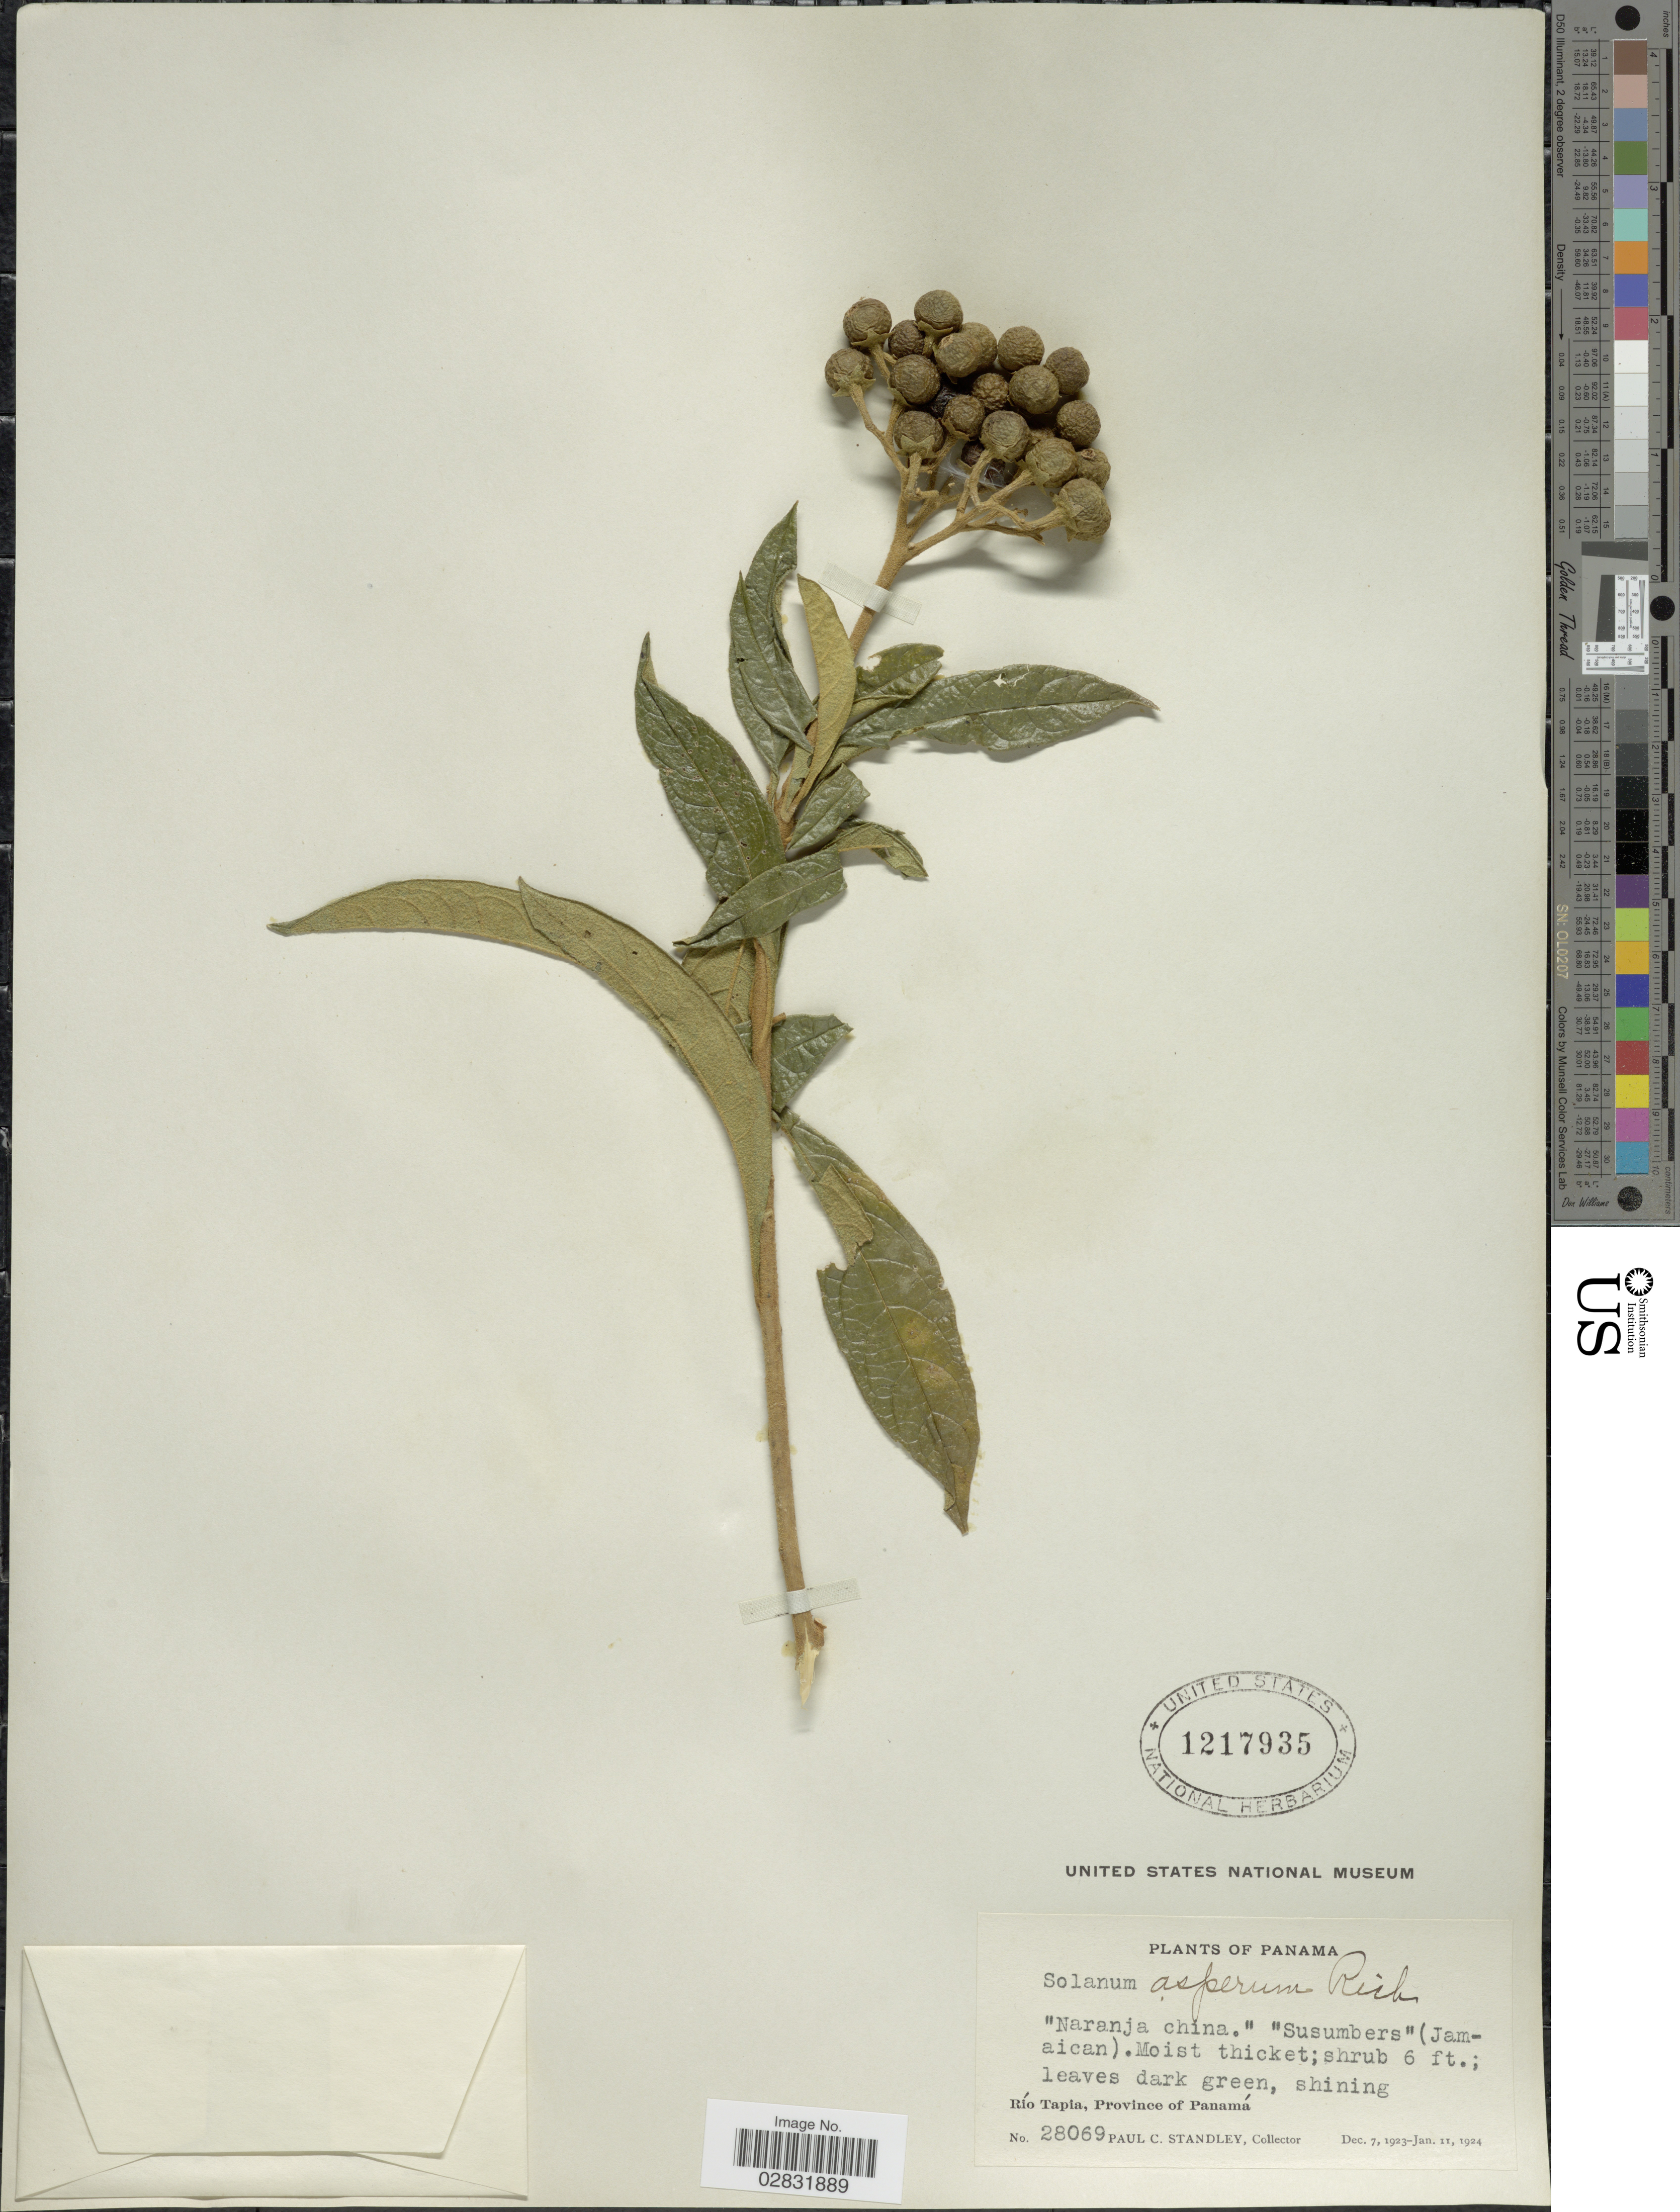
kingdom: Plantae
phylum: Tracheophyta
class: Magnoliopsida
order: Solanales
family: Solanaceae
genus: Solanum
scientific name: Solanum asperum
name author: Rich.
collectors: P. C. Standley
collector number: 28069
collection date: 1923-12-07/1924-01-11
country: Panama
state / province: Panamá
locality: Río Tapia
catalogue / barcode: US 1217935